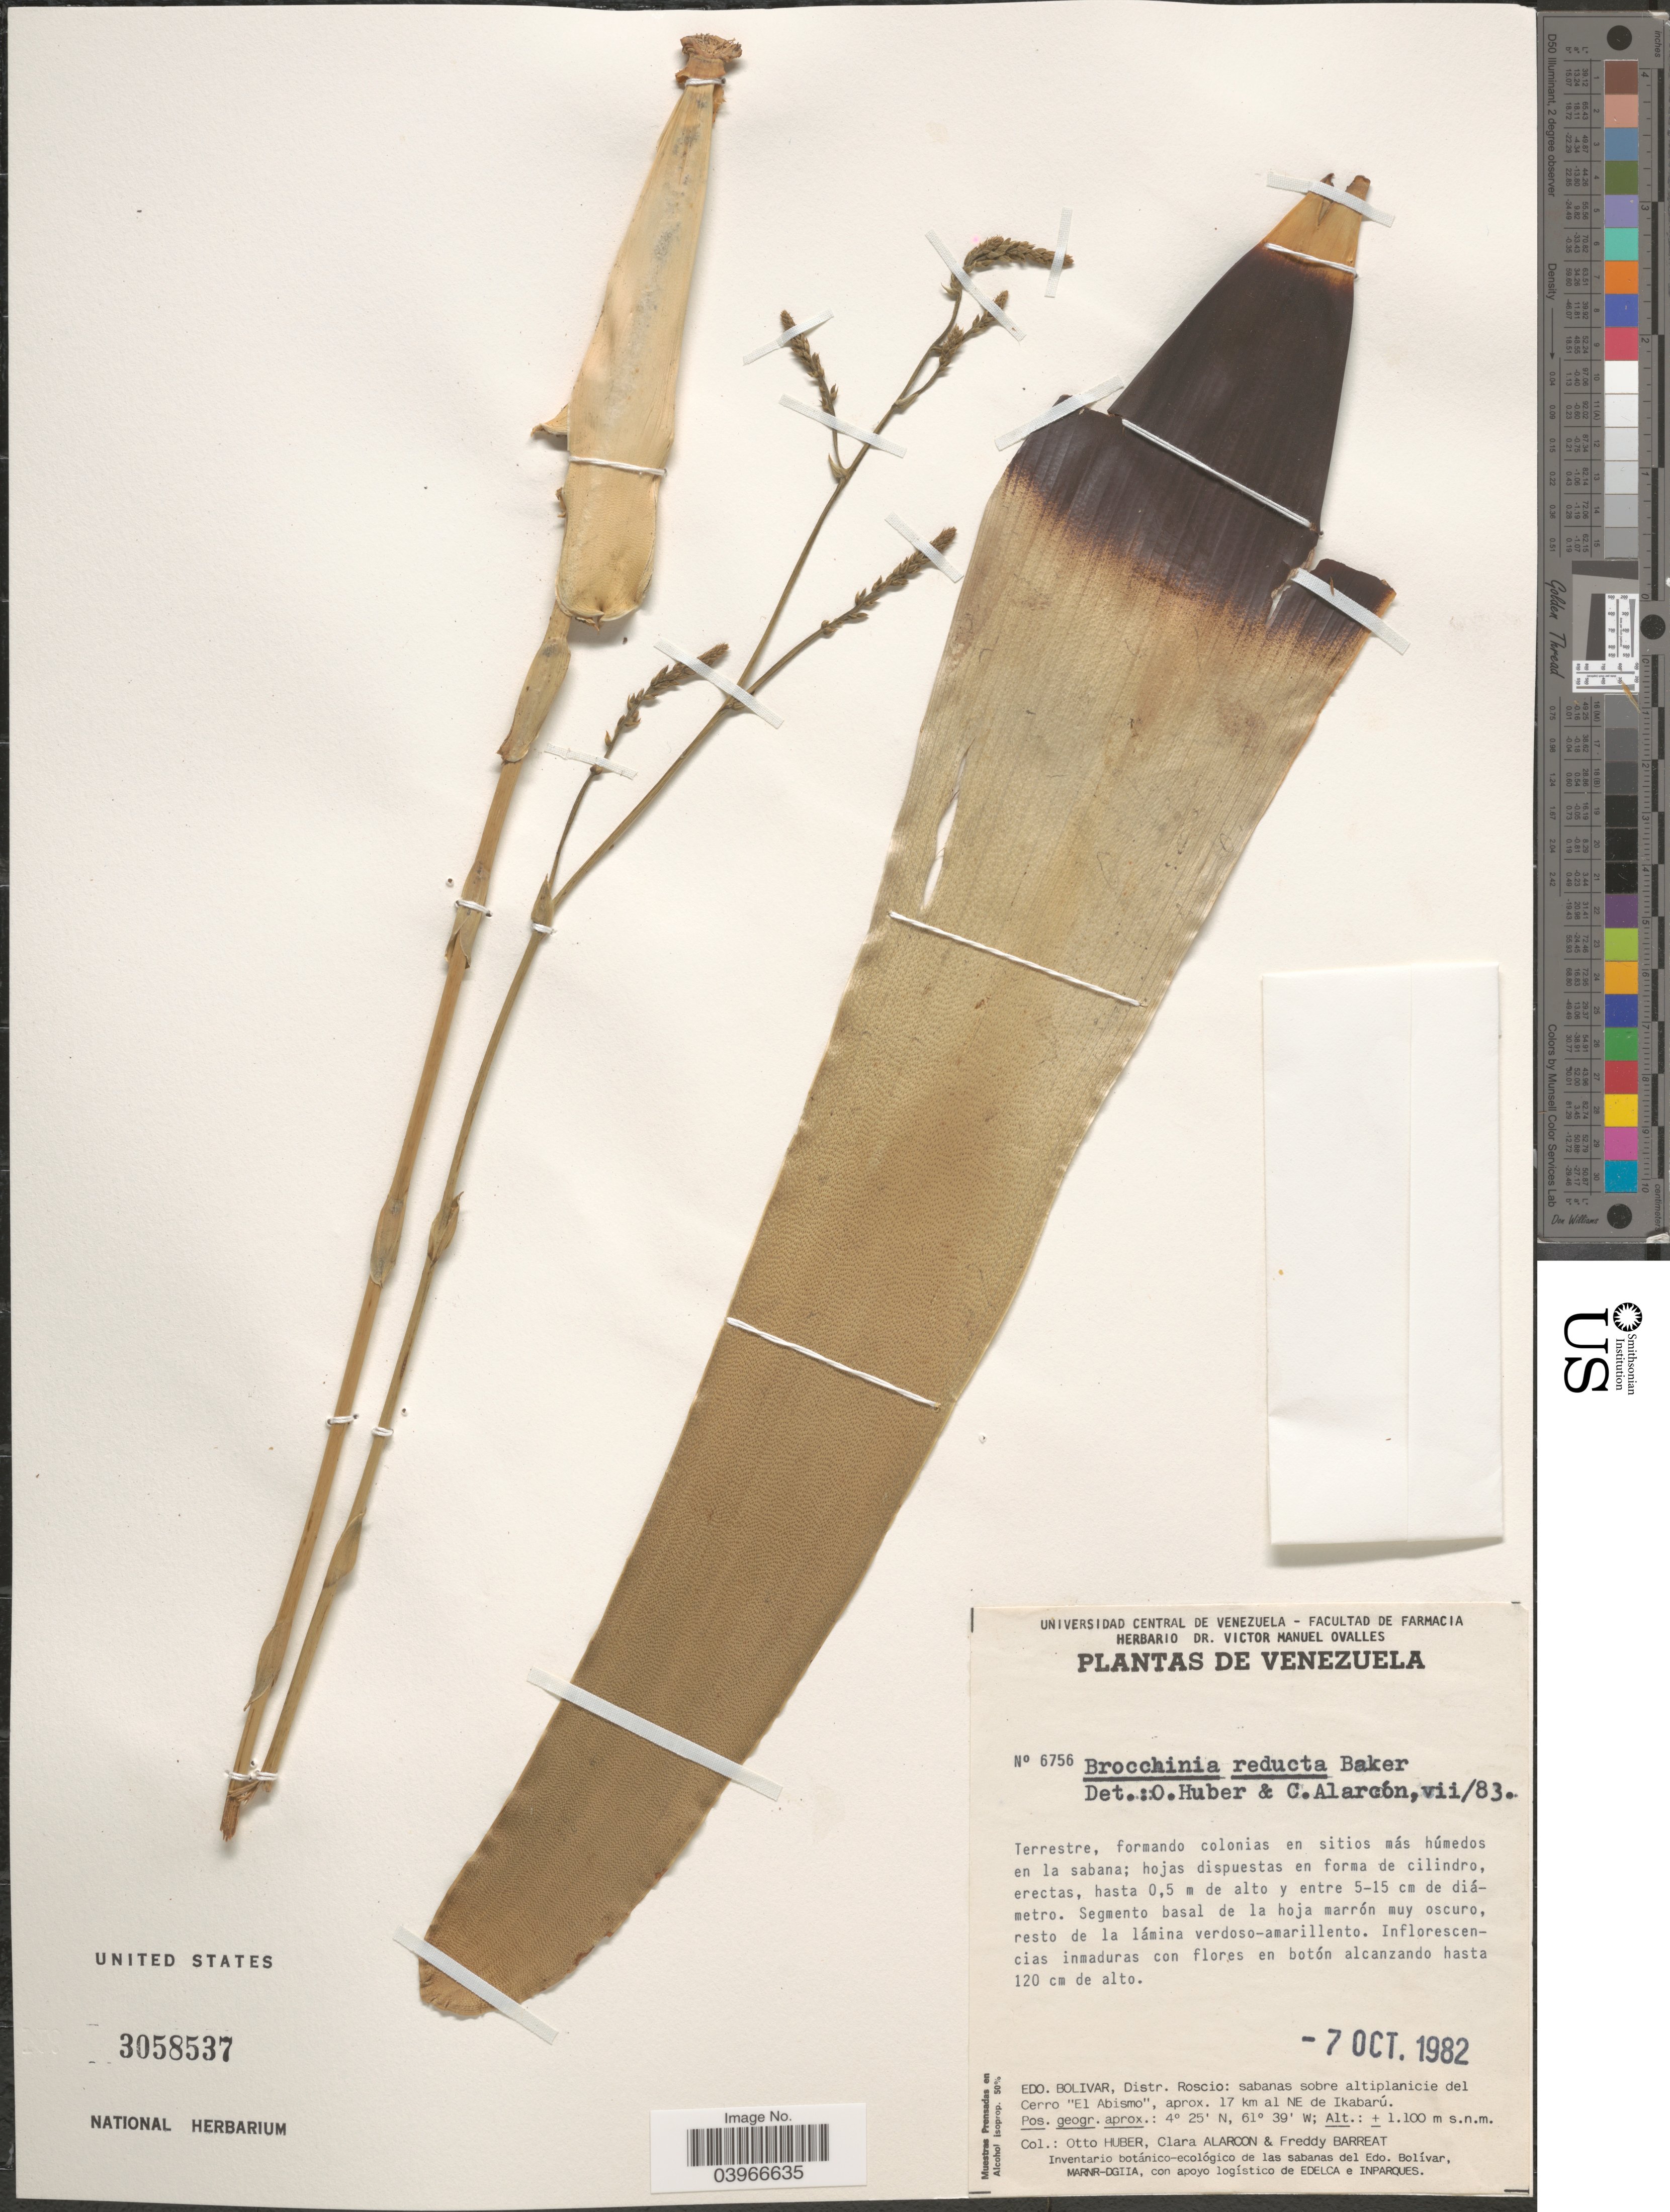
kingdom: Plantae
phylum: Tracheophyta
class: Liliopsida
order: Poales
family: Bromeliaceae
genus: Brocchinia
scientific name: Brocchinia reducta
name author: Baker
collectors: O. Huber, C. Alarcon & F. Barreat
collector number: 6756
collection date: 1982-10-07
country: Venezuela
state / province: Bolivar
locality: Distr. Roscio: sabanas sobre altiplanicie del Cerro "El Abismo", aprox. 17 km al NE de Ikabarú.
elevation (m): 1100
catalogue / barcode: US 3058537